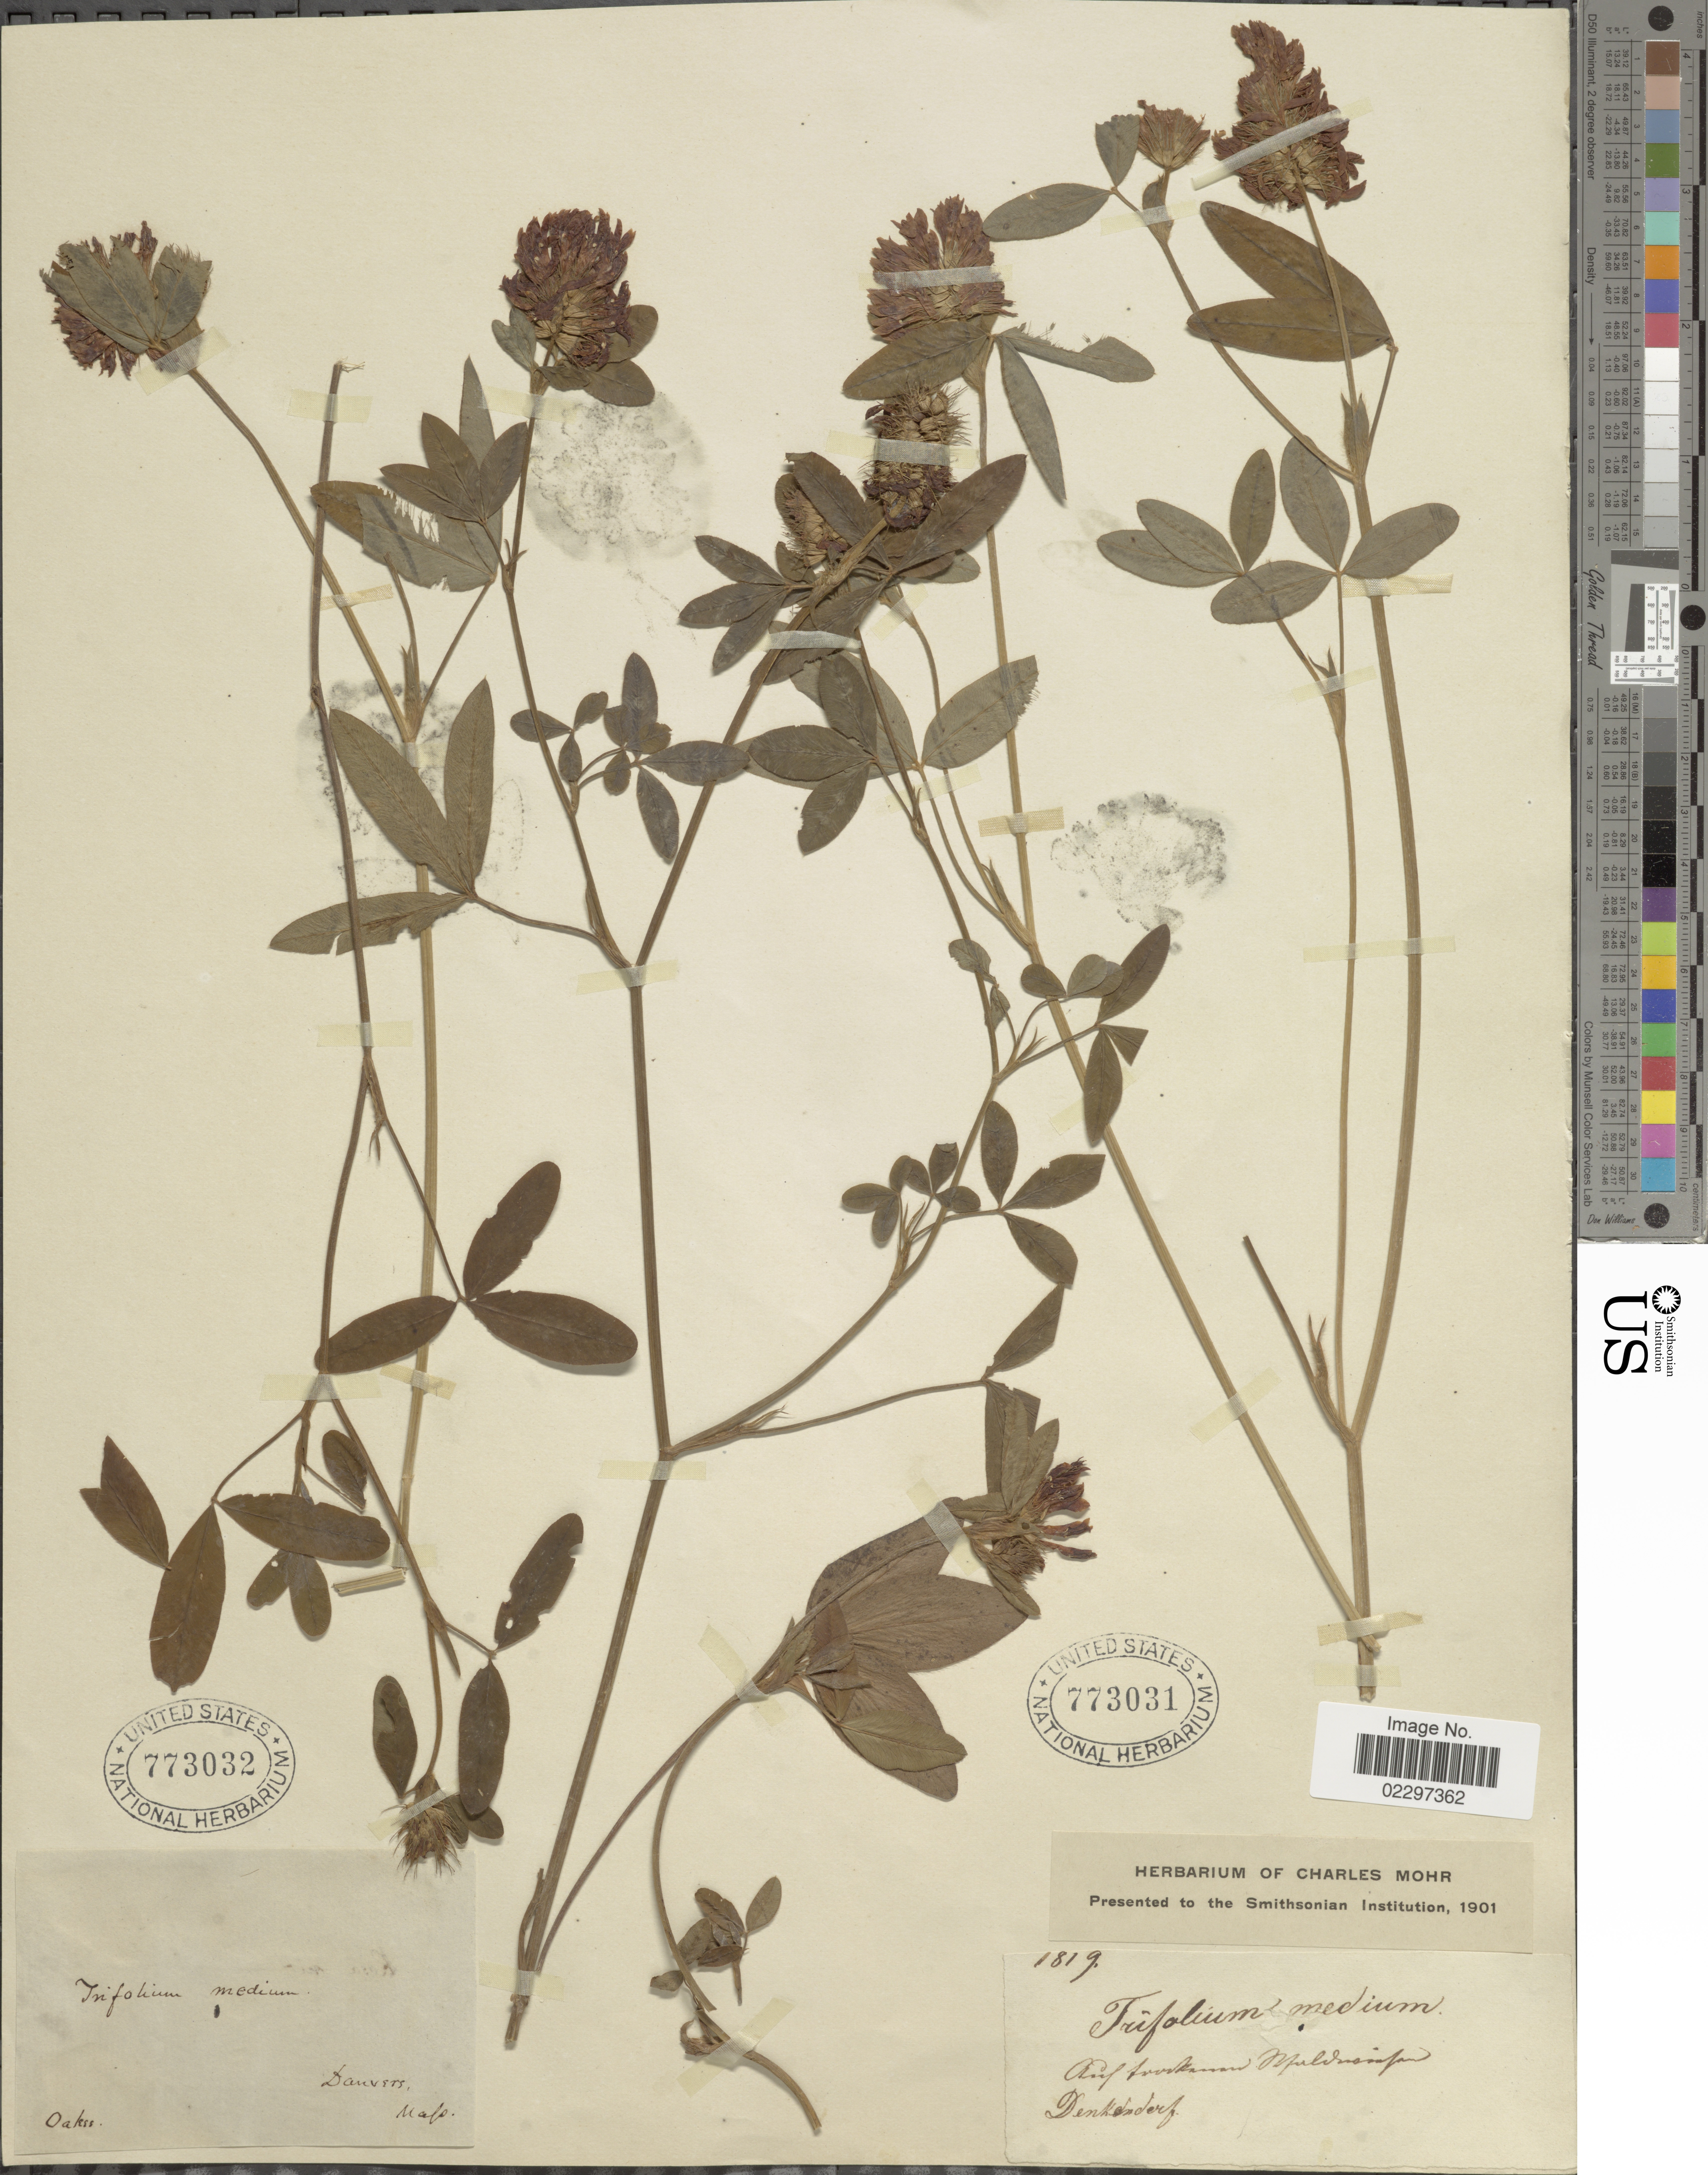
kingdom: Plantae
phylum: Tracheophyta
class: Magnoliopsida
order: Fabales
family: Fabaceae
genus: Trifolium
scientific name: Trifolium medium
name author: L.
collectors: ex herb. Charles Mohr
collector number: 1819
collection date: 1901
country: Germany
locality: Denkendorf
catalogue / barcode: US 773031